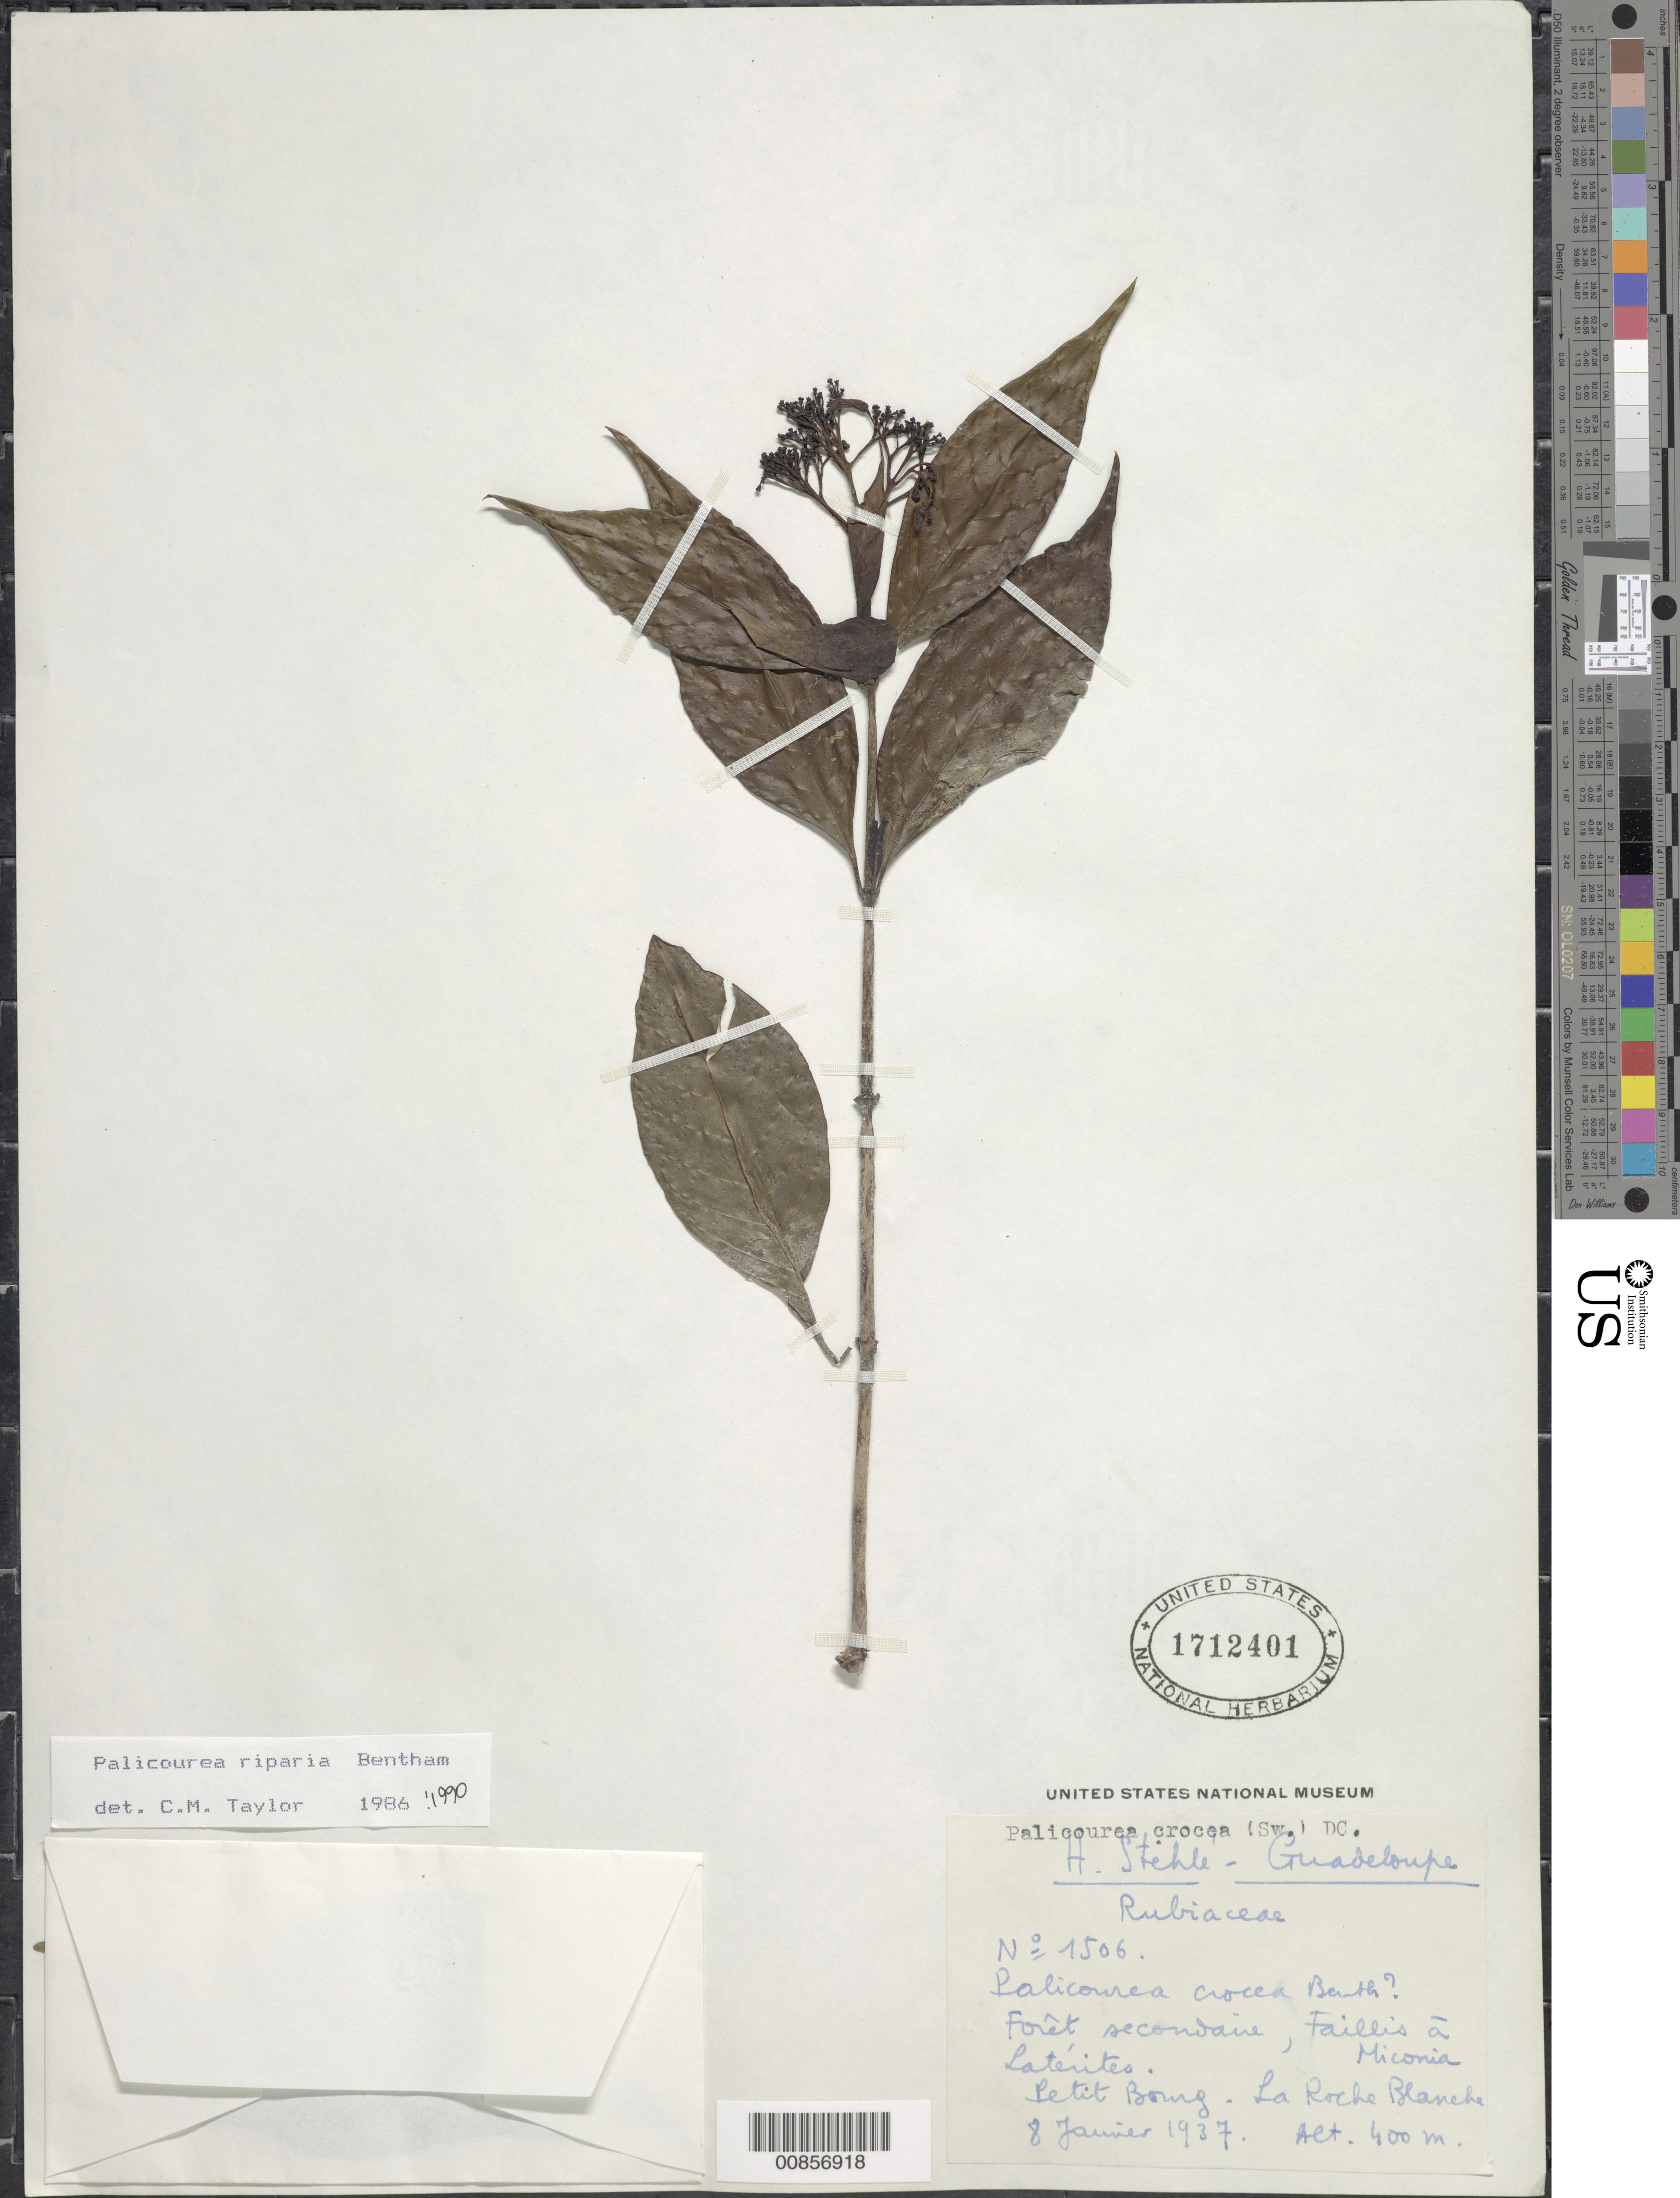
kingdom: Plantae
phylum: Tracheophyta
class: Magnoliopsida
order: Gentianales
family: Rubiaceae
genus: Palicourea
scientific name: Palicourea croceoides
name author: Desv. ex Ham.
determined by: Taylor, Charlotte M.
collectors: H. Stehlé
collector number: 1506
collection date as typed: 08 Jan 1937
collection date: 1937-01-08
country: Guadeloupe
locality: Petit Bourt - La Roche Blanche. Faillis à Micconia.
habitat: Forêt secondaire. Latérites.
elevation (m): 400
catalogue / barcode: US 1712401